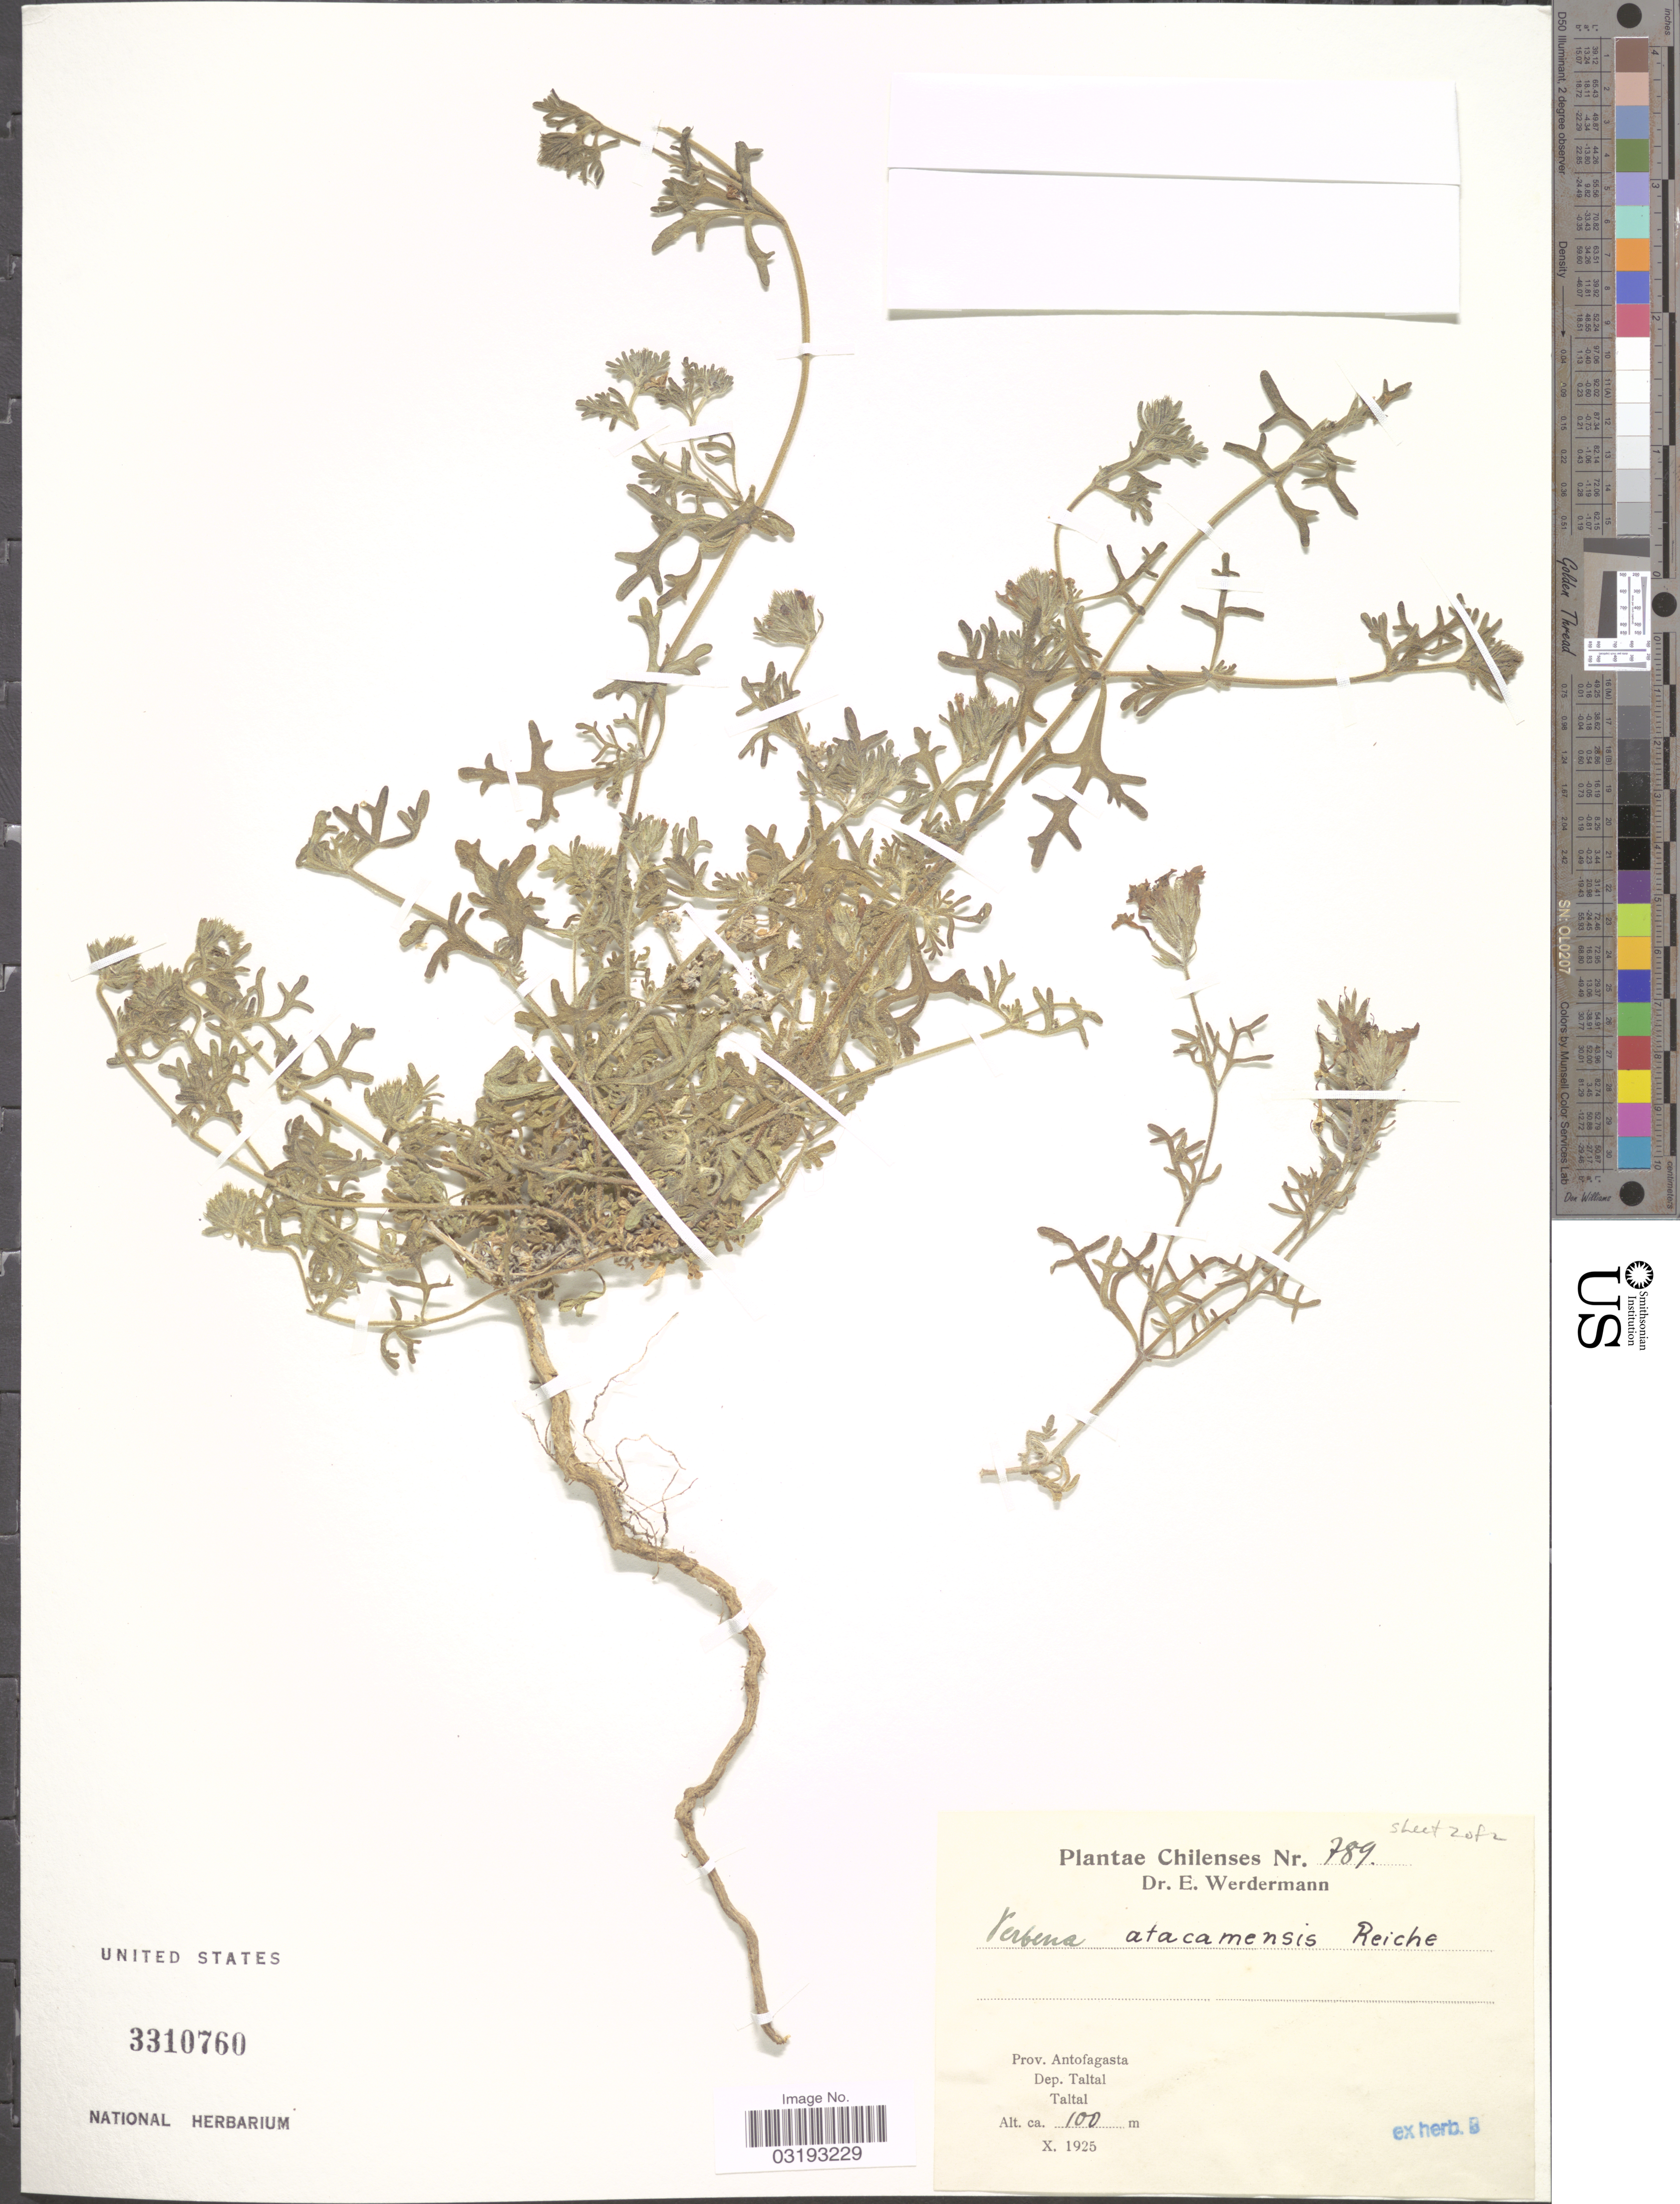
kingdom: Plantae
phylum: Tracheophyta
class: Magnoliopsida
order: Lamiales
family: Verbenaceae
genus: Verbena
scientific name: Verbena atacamensis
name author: Reiche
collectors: E. Werdermann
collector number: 789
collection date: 1925-10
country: Chile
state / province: Antofagasta (II)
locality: Prov. Antofagasta. Dep. Taltal. Taltal.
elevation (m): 100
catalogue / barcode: US 3310760